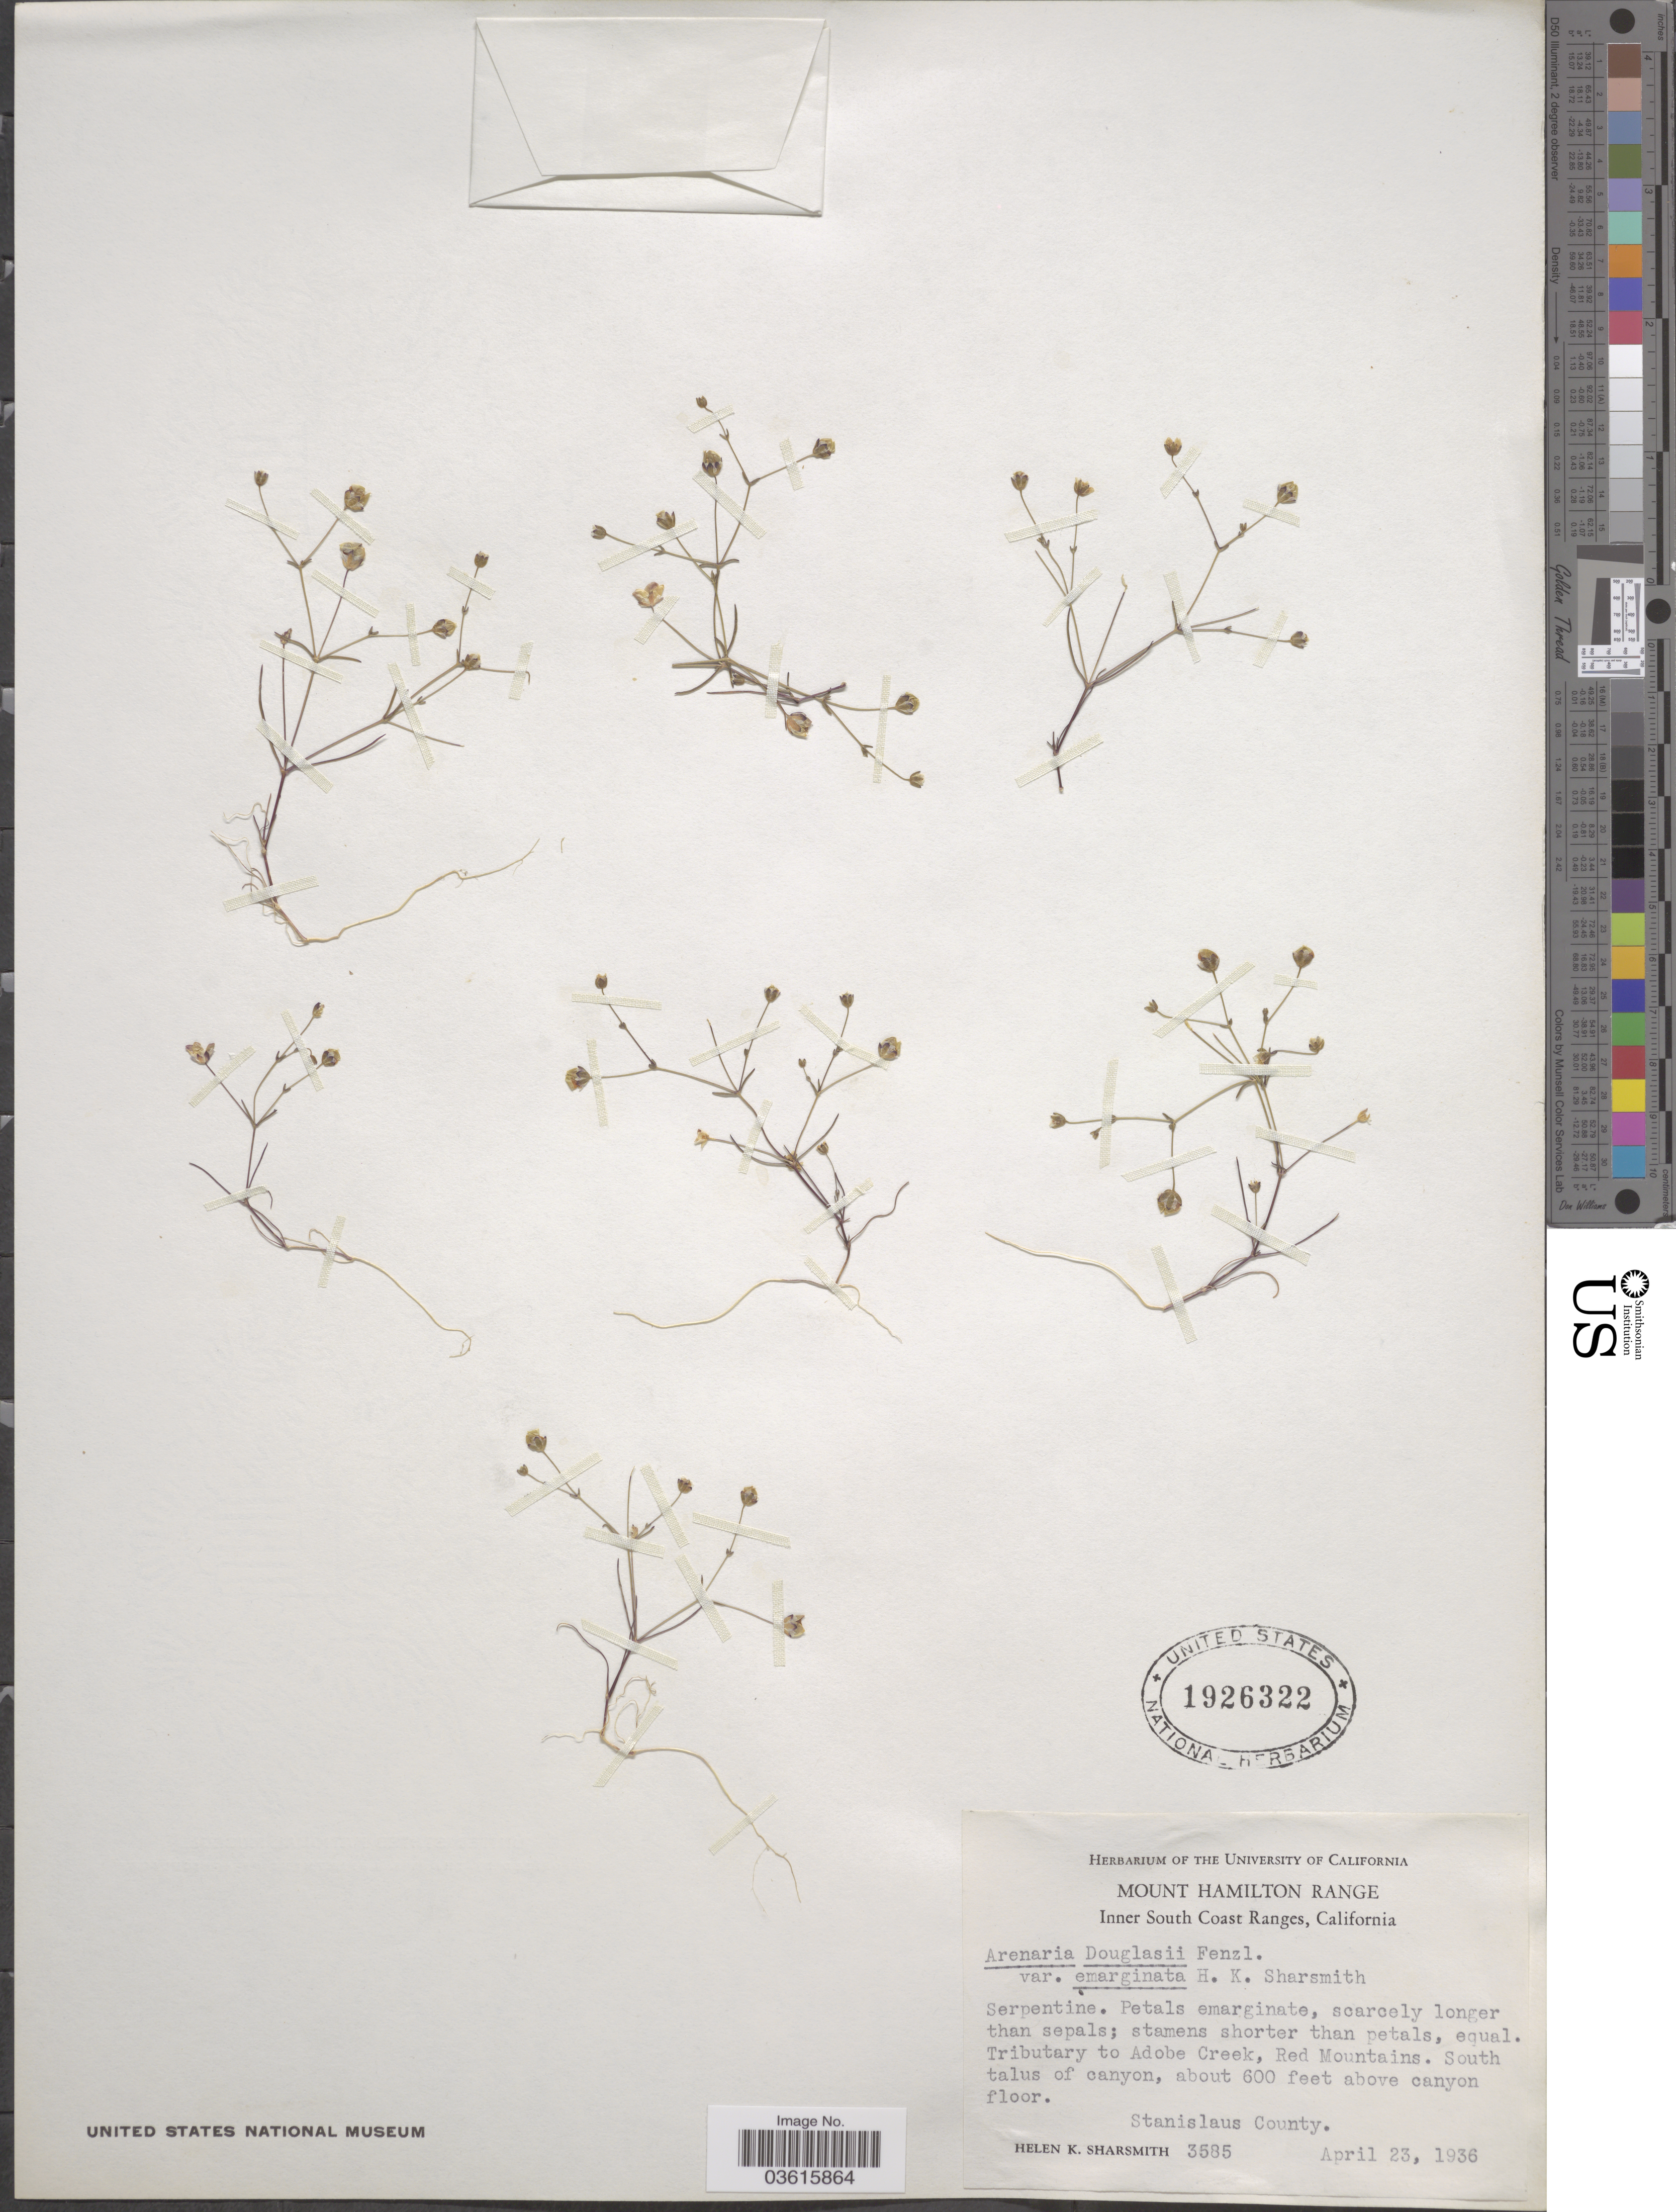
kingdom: Plantae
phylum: Tracheophyta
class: Magnoliopsida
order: Caryophyllales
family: Caryophyllaceae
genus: Minuartia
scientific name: Minuartia douglasii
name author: Mattf.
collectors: H. Sharsmith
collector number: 3585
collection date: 1936-04-23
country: United States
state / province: California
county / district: Stanislaus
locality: Mount Hamilton Range. Inner South Coast Ranges. Tributary to Adobe Creek, Red Mountains. South talus of canyon. Stanislaus County.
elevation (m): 183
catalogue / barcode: US 1926322